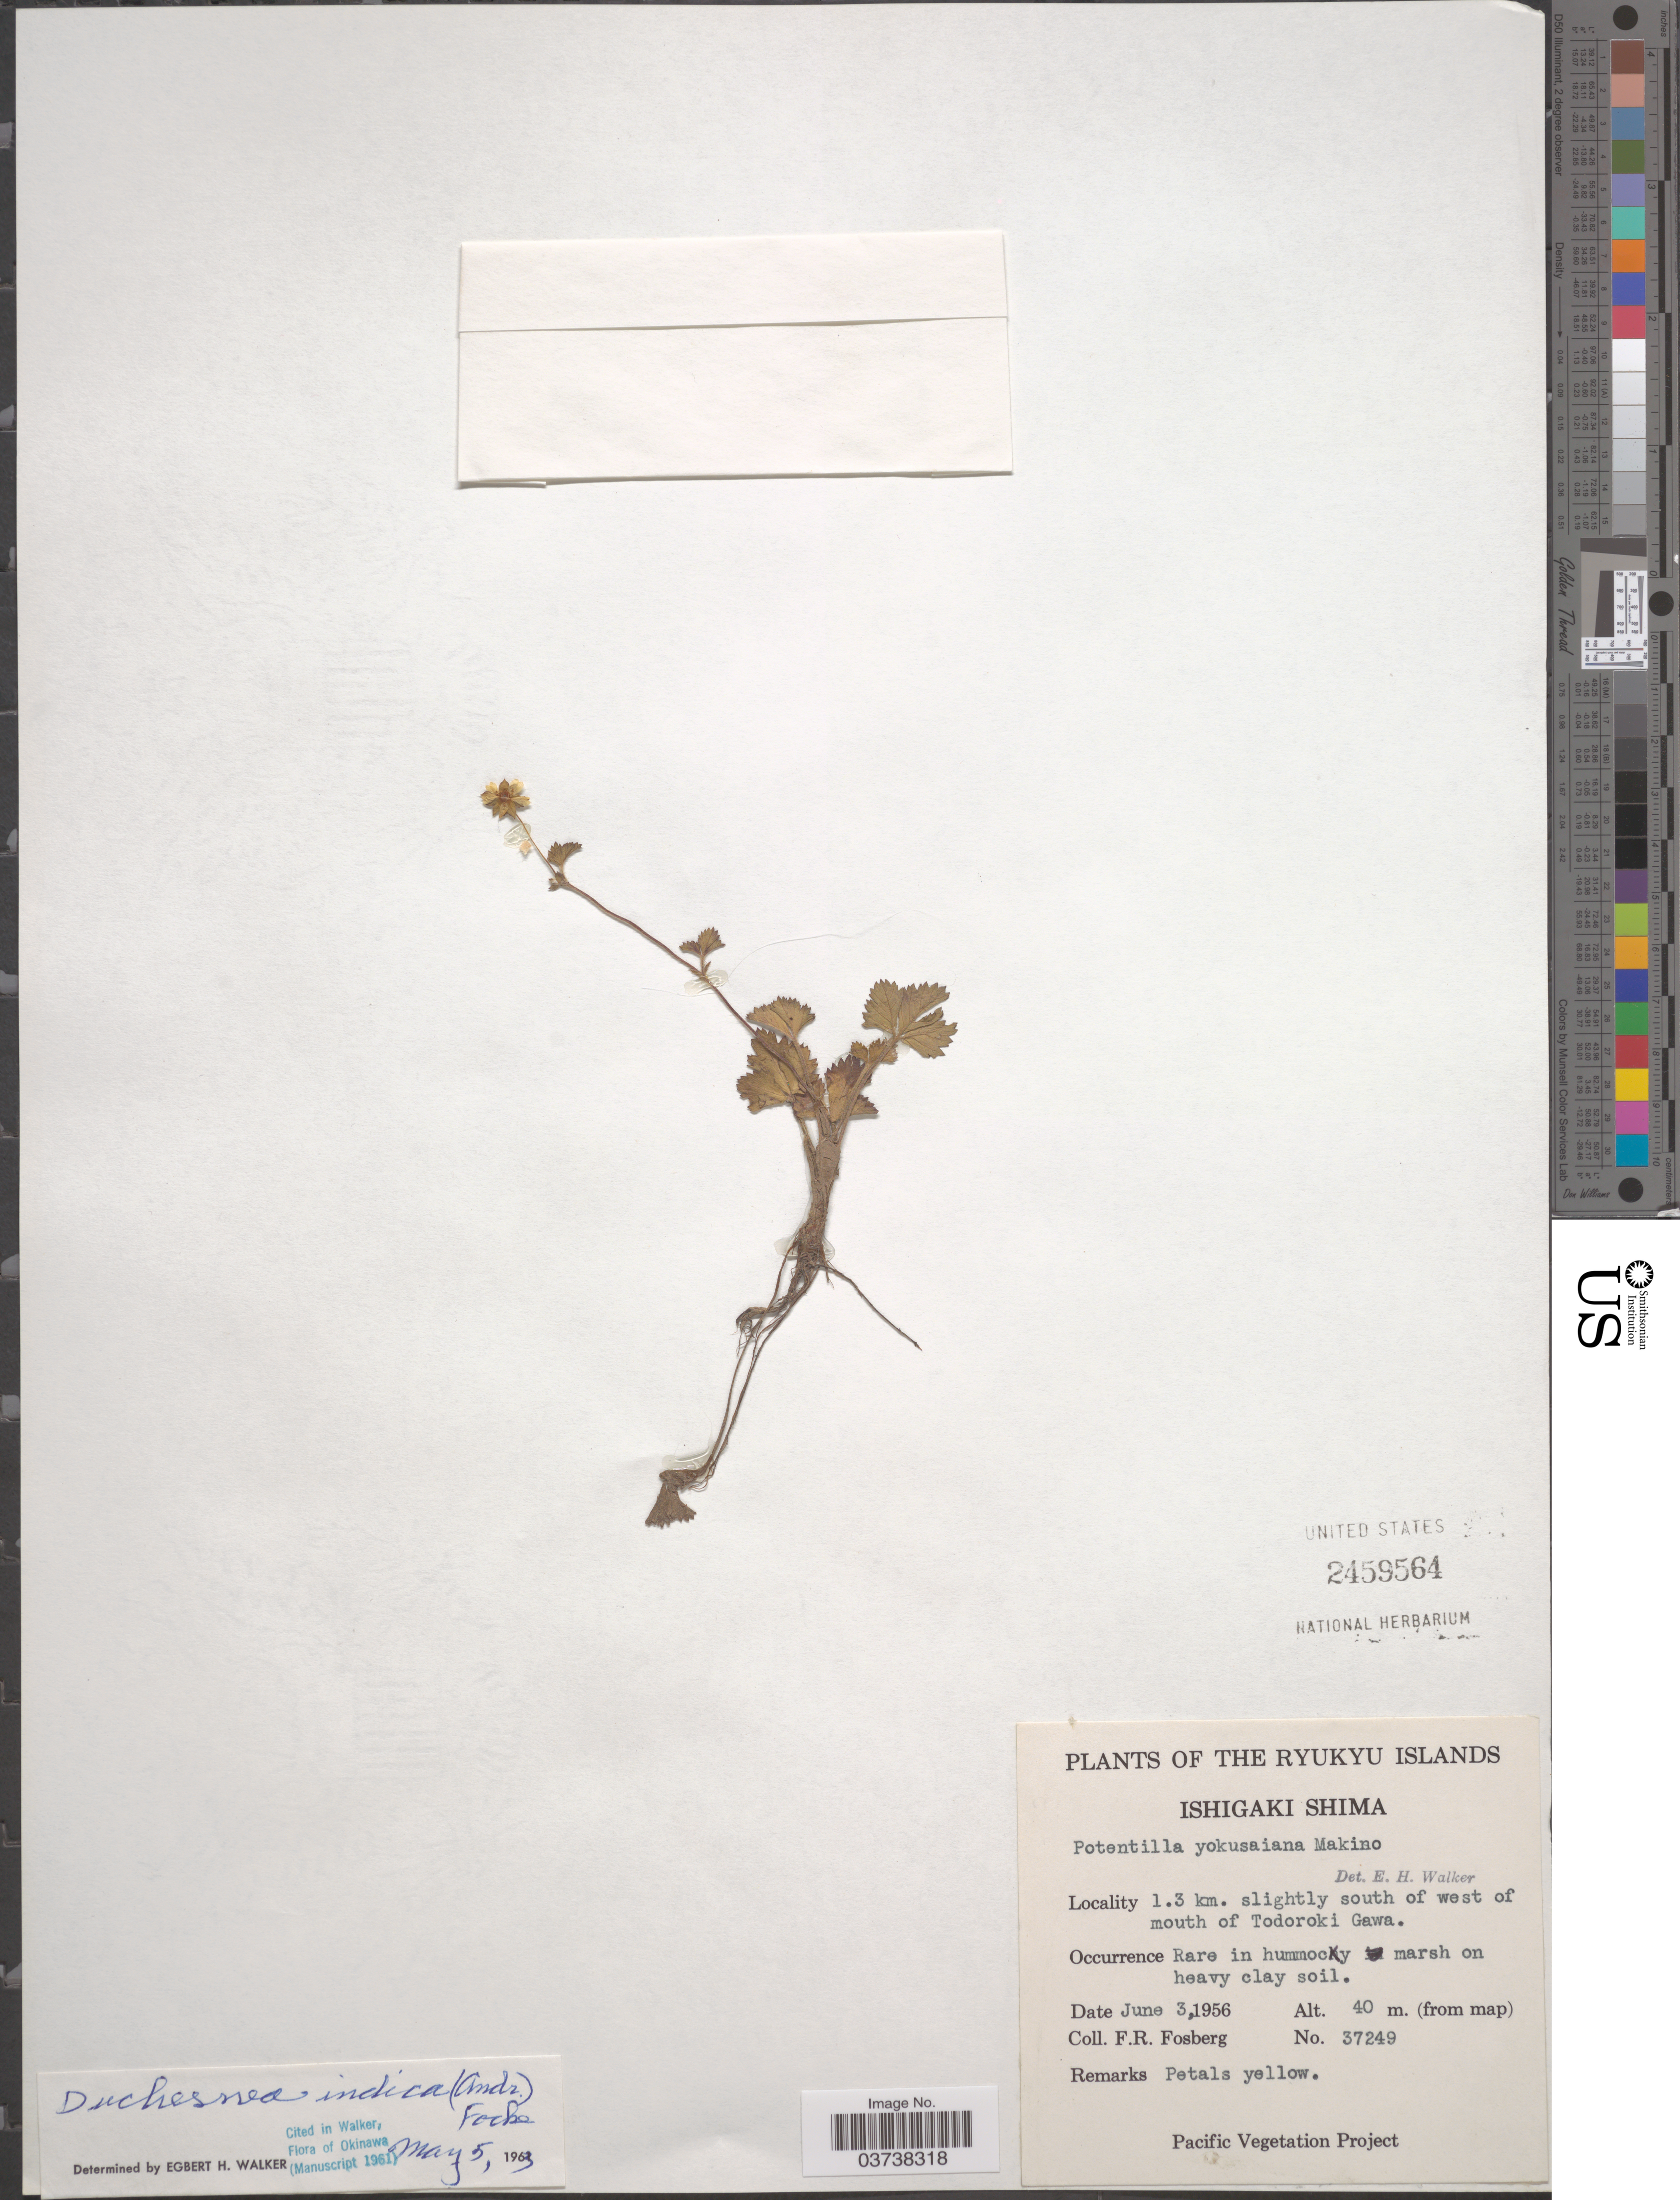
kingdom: Plantae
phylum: Tracheophyta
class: Magnoliopsida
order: Rosales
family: Rosaceae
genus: Potentilla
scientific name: Potentilla indica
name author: (Andrews) Th. Wolf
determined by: Strong, Mark T., (BOT), Smithsonian Institution - National Museum of Natural History (UNITED STATES)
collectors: F. R. Fosberg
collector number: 37249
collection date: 1956-06-03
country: Japan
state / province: Okinawa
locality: The Ryukyu Islands. Ishigaki Shima. 1.3 km. slightly south of west of mouth of Todoroki Gawa.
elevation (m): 40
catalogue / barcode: US 2459564